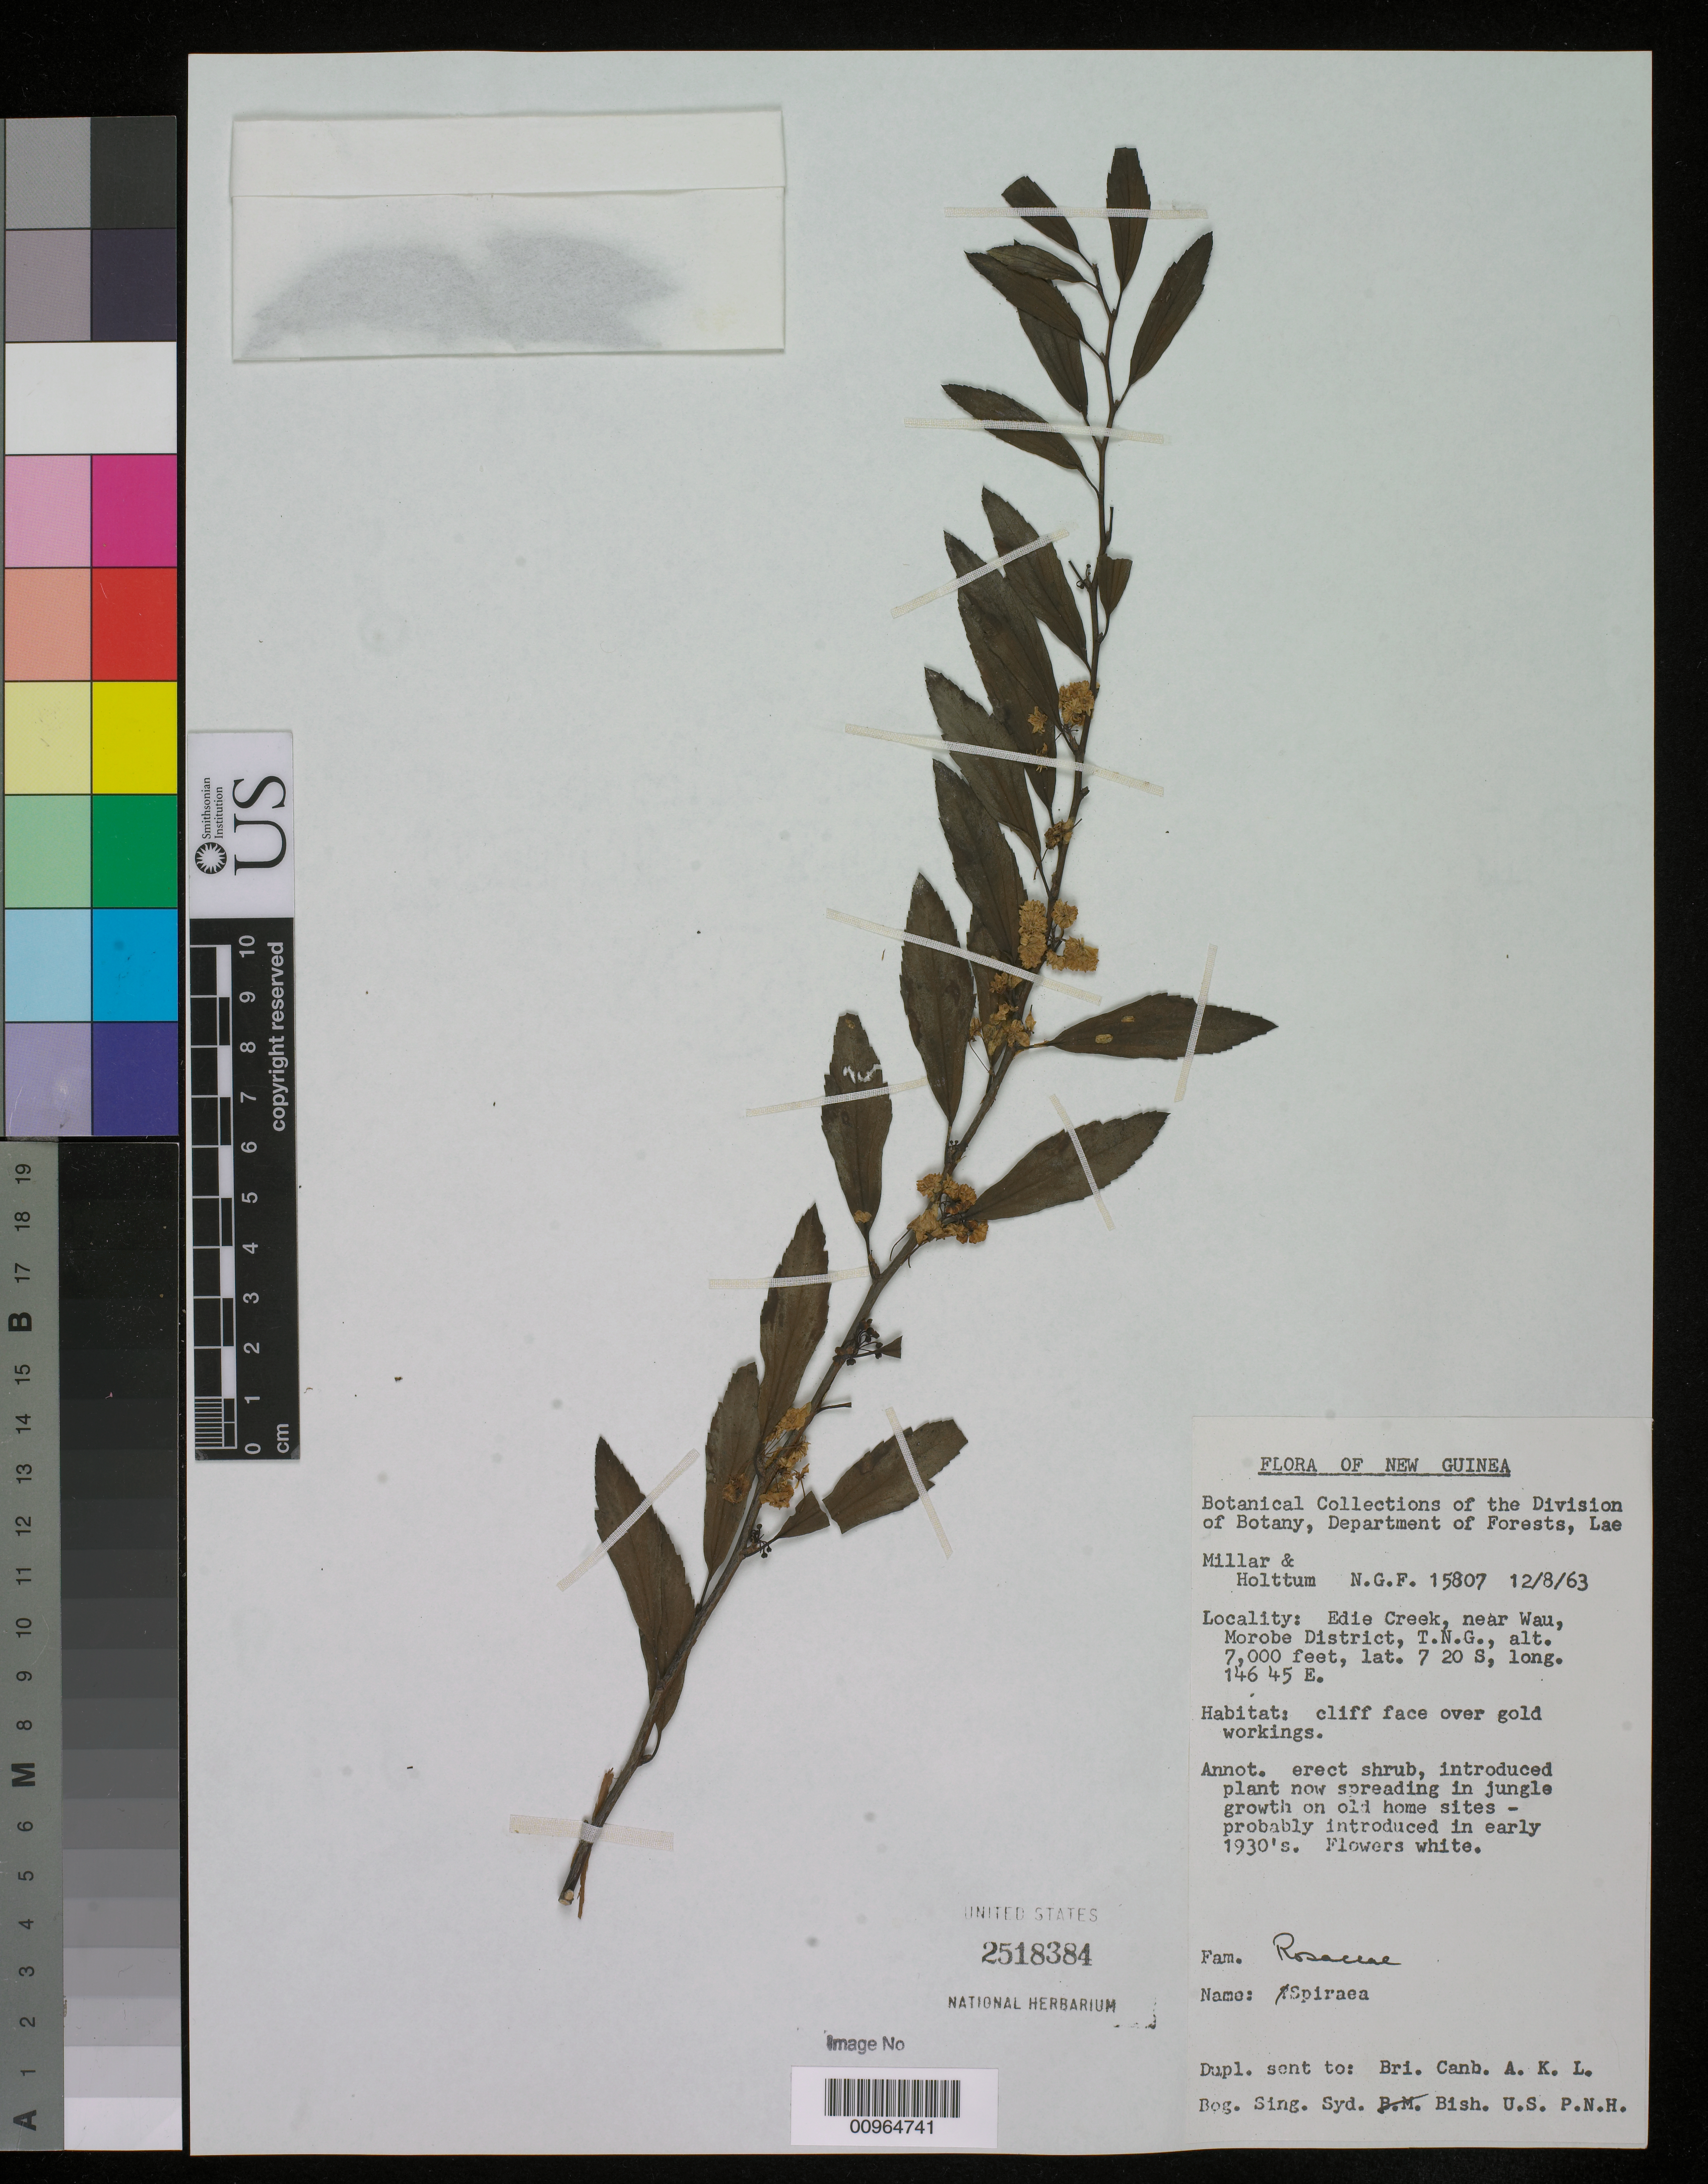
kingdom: Plantae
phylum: Tracheophyta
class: Magnoliopsida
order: Rosales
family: Rosaceae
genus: Spiraea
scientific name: Spiraea sp.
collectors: A. Millar & R. E. Holttum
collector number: NGF 15807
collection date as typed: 12 Aug 1963 or 08 Dec 1963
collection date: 1963-08-12 or 1963-12-08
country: Papua New Guinea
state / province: Morobe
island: New Guinea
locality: Edie Creek, near Wau, Morobe District, T.N.G.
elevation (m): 2134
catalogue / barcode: US 2518384